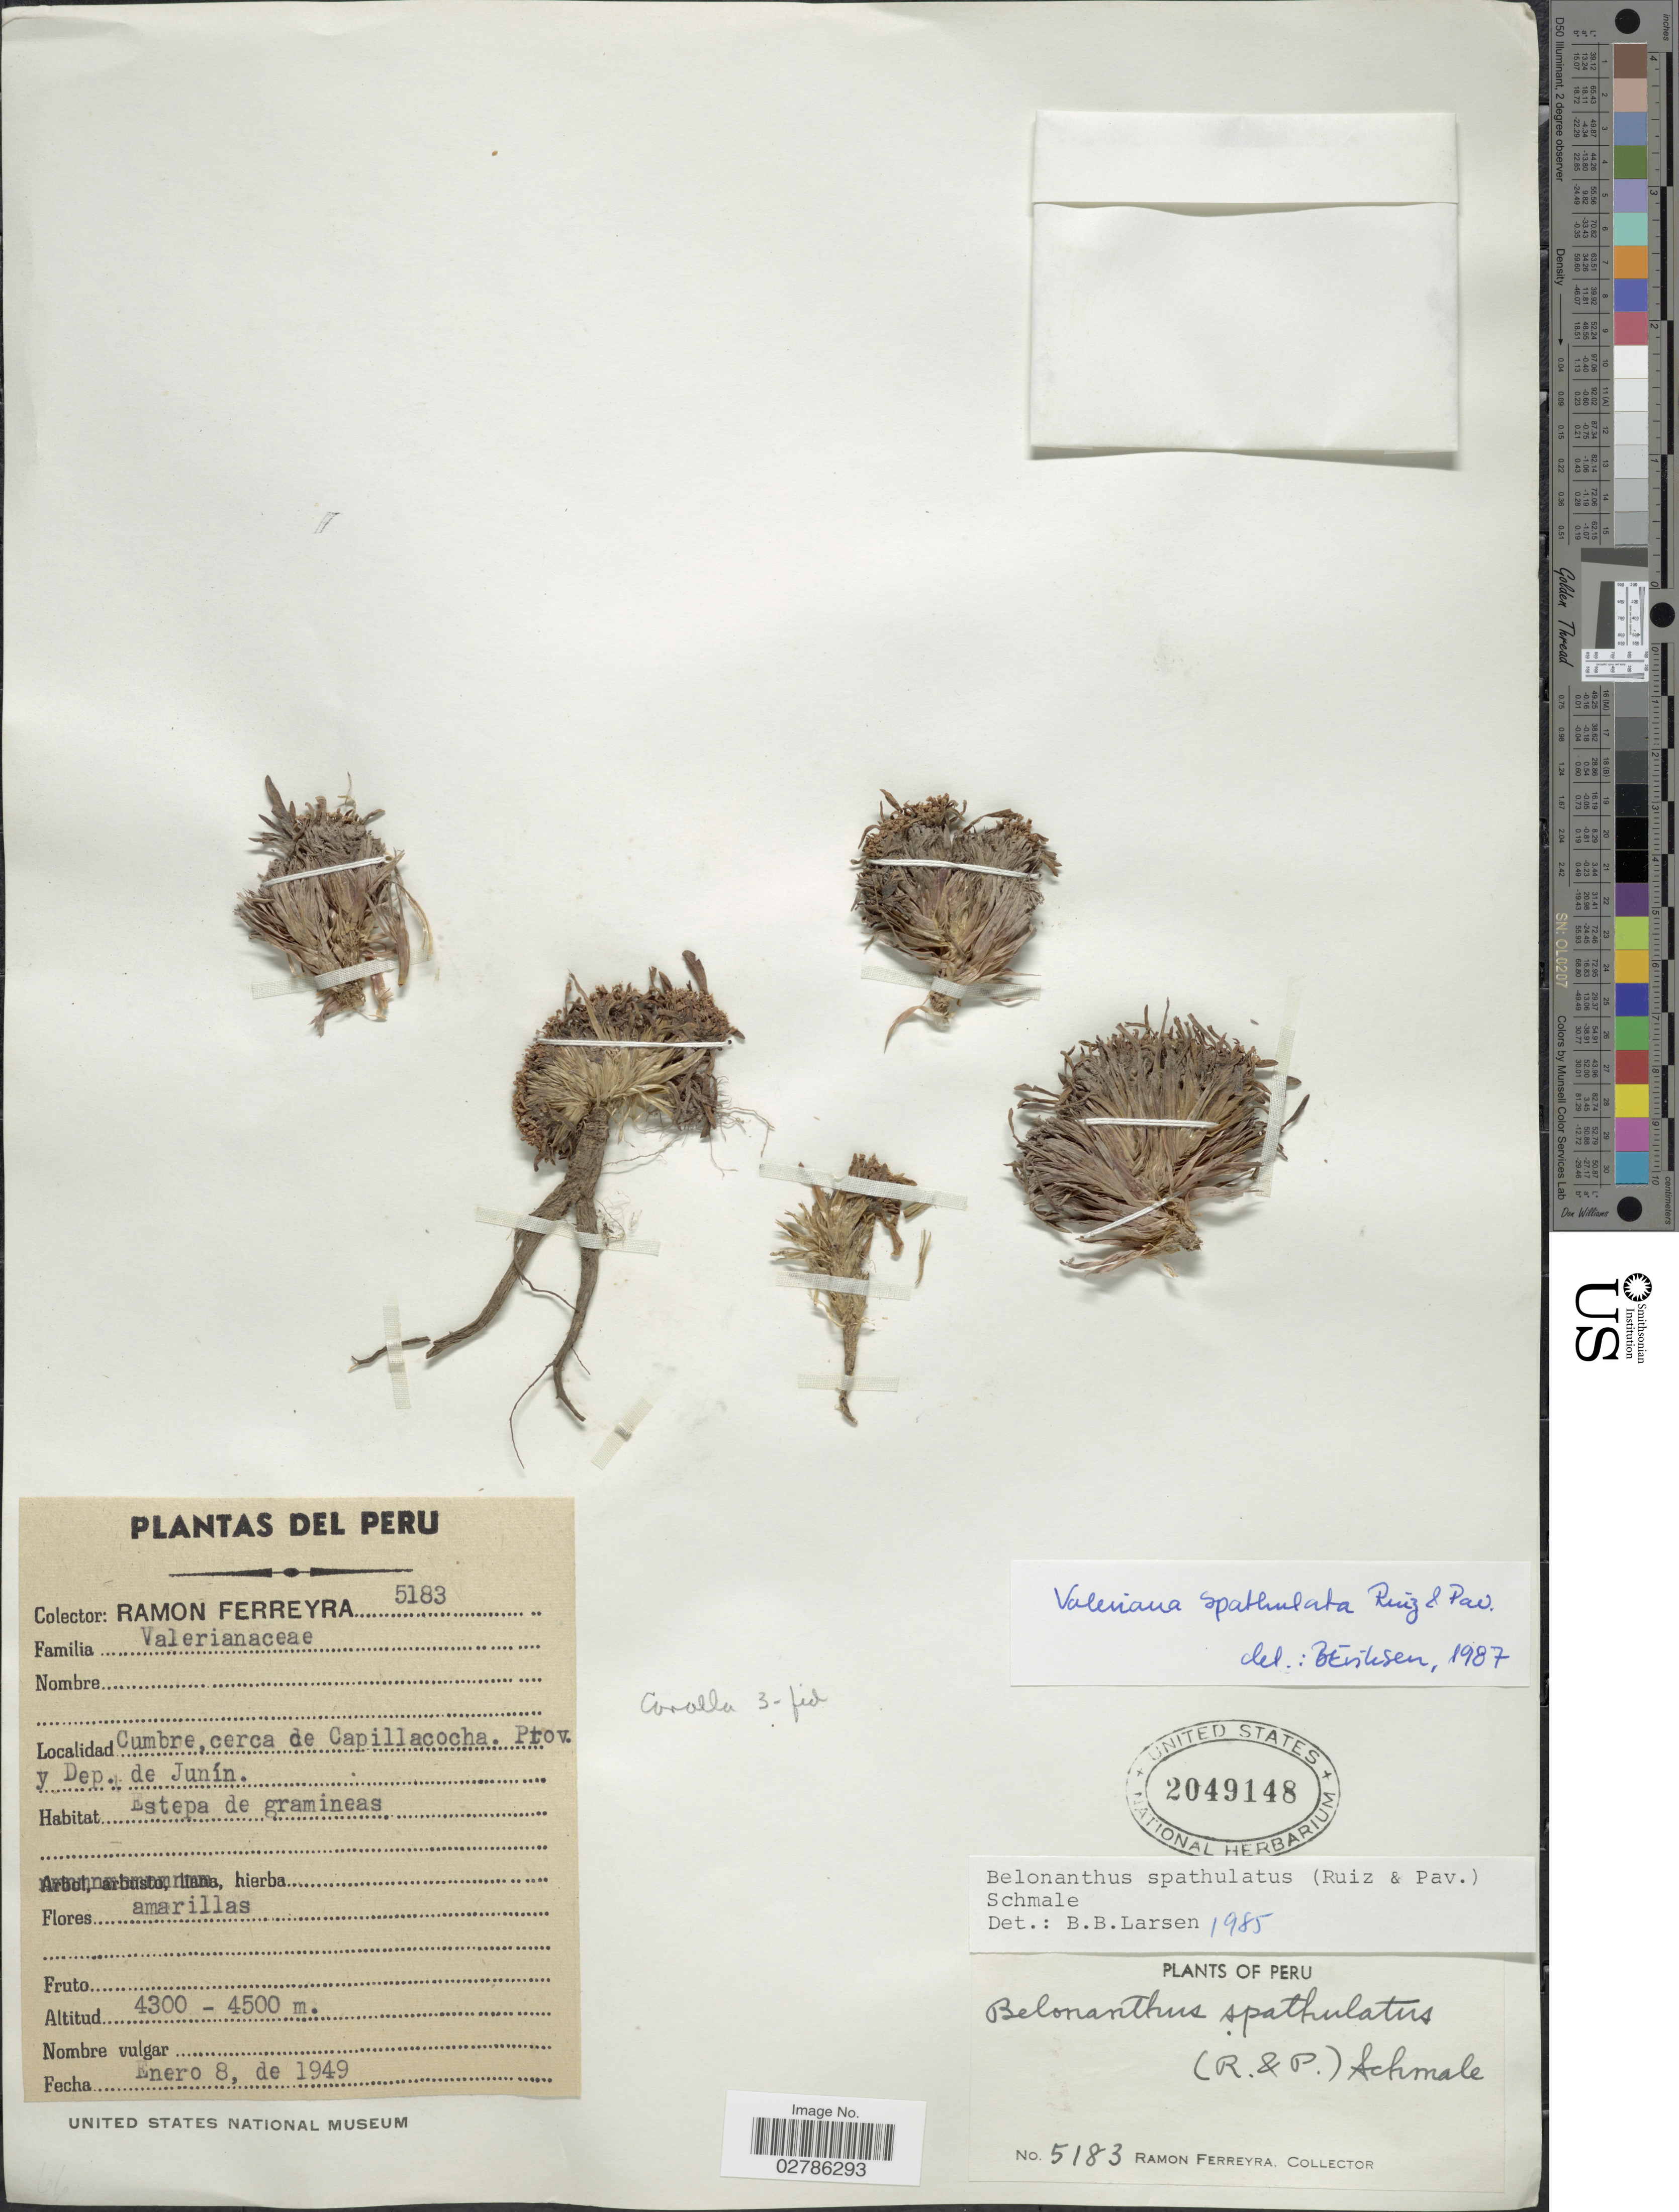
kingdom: Plantae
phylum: Tracheophyta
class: Magnoliopsida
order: Dipsacales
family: Caprifoliaceae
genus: Belonanthus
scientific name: Belonanthus spathulatus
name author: (Ruiz & Pav.) Schmale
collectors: R. A. Ferreyra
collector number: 5183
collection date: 1949-01-08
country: Peru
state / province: Junín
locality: Cumbre, creca de Capillacocha, Prov. y Dep. de Junín.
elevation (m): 4300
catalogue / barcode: US 2049148